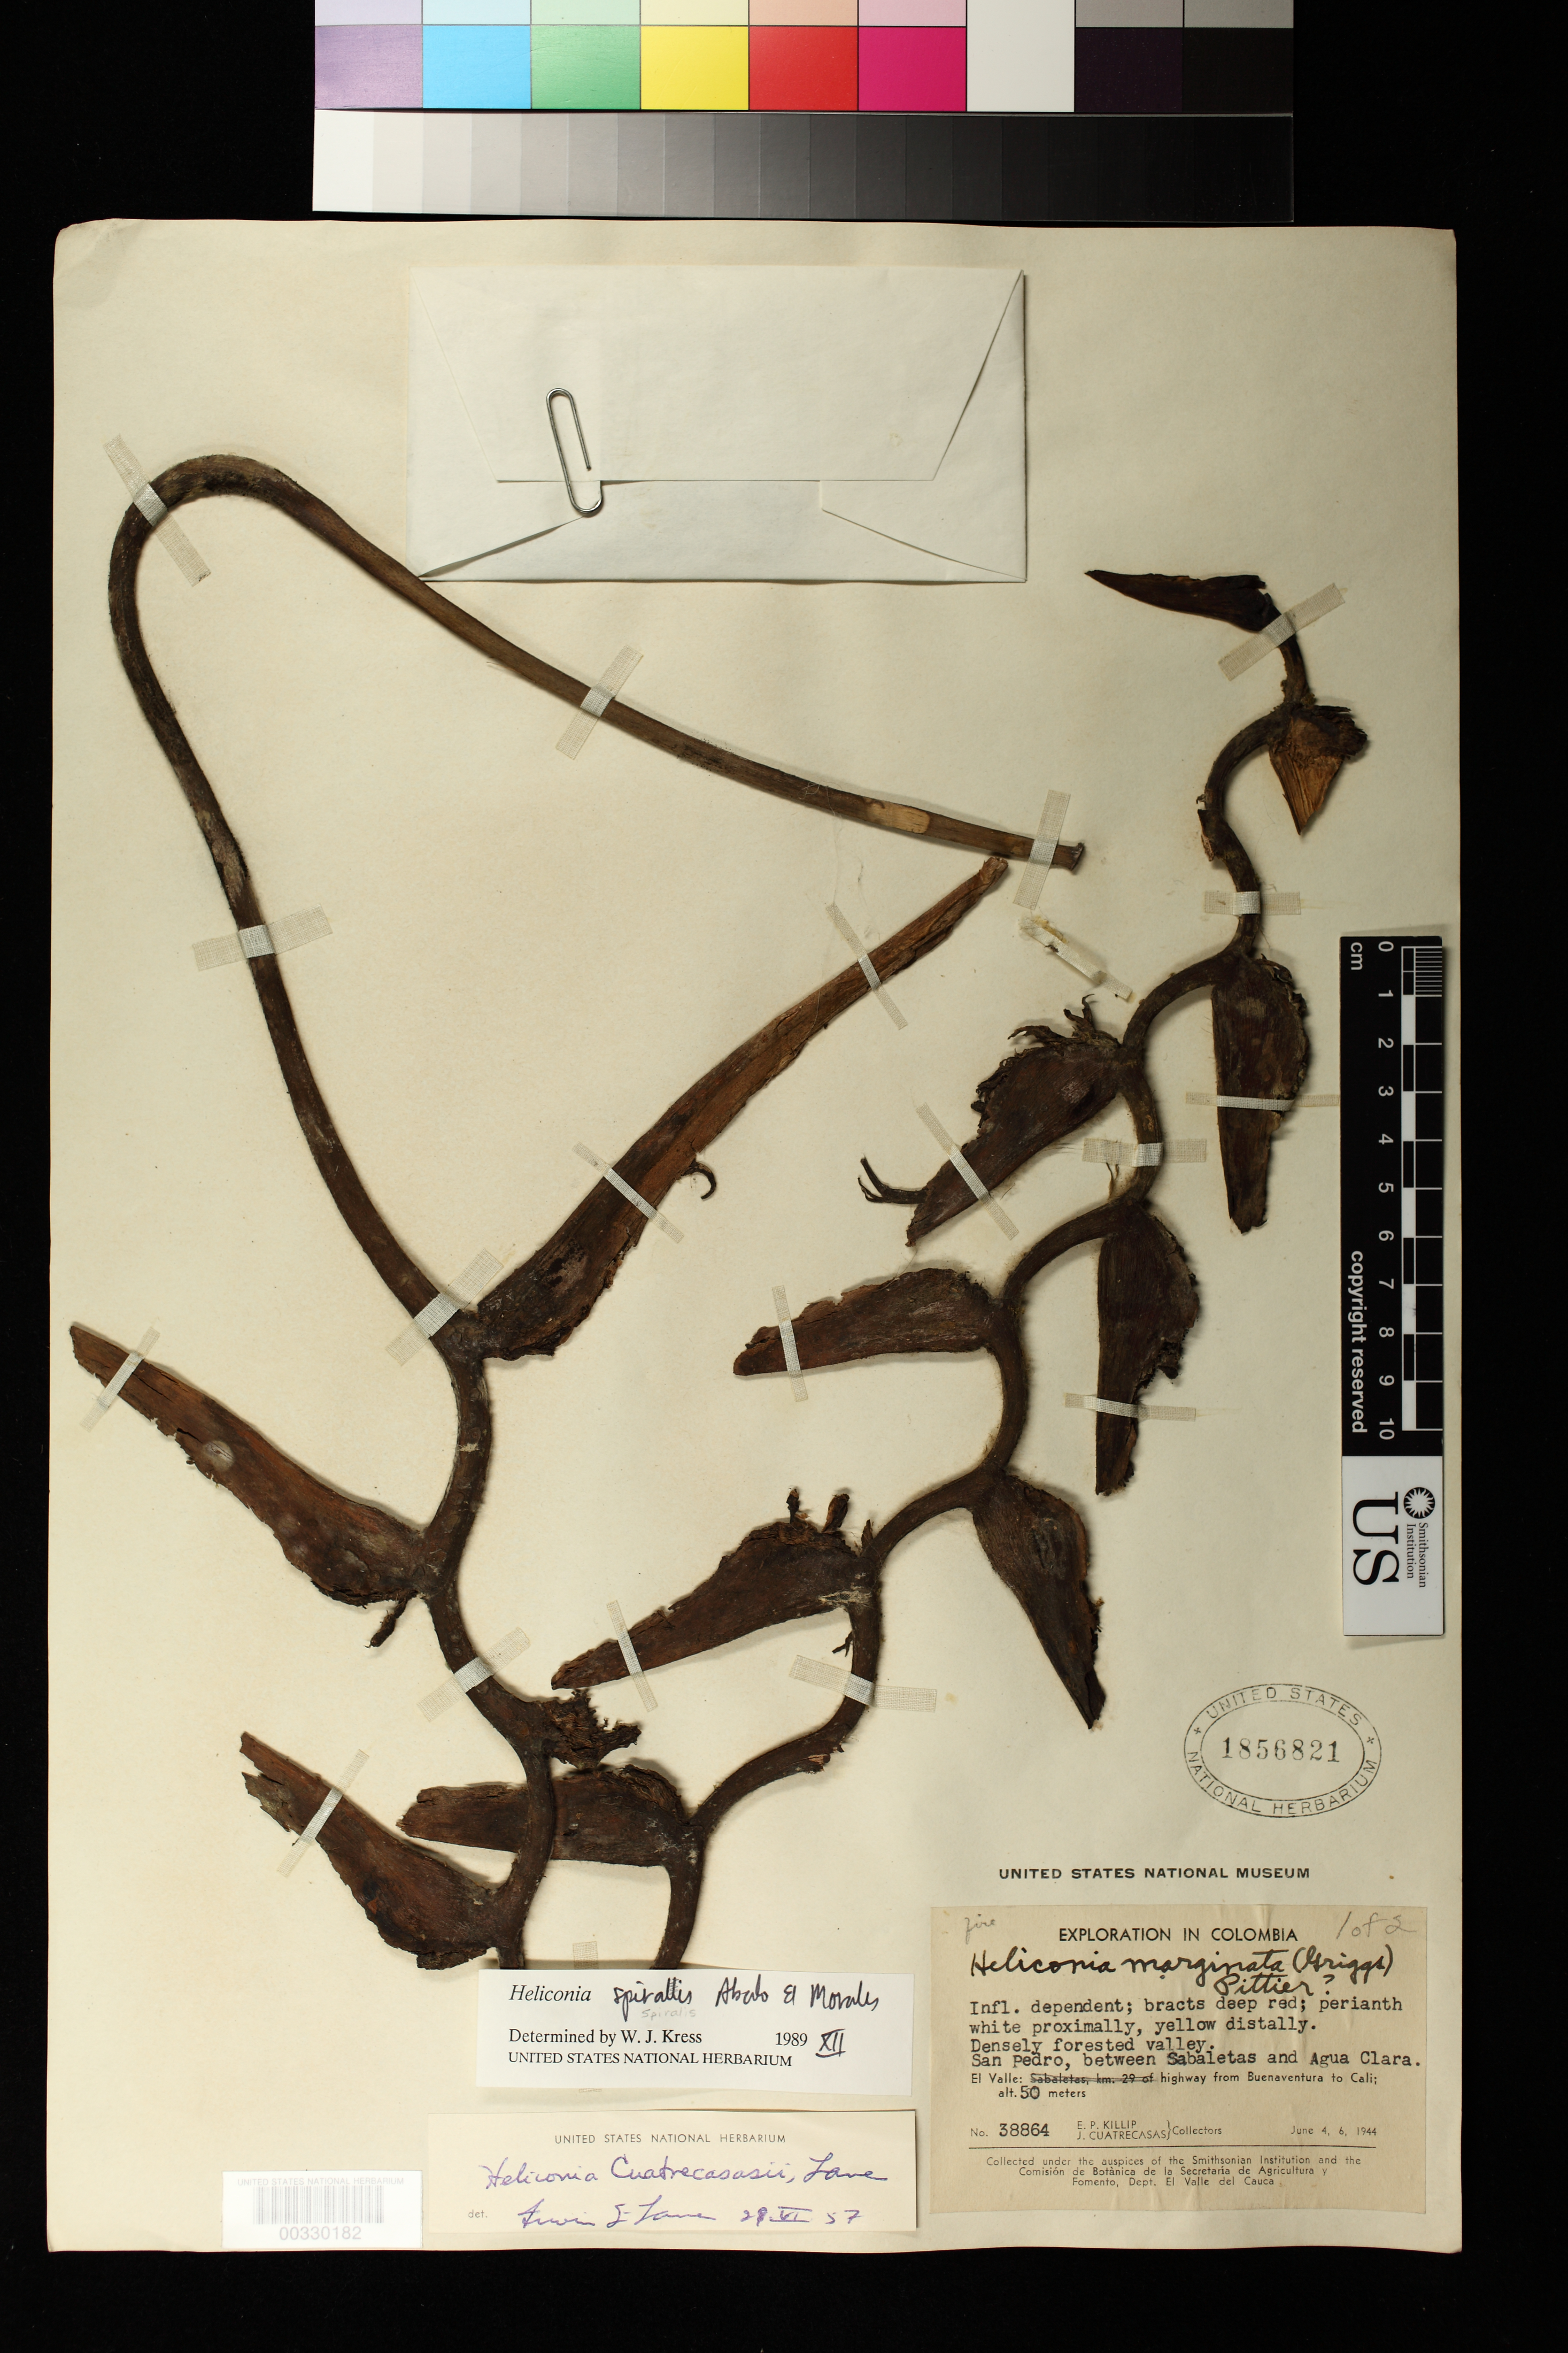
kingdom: Plantae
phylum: Tracheophyta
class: Liliopsida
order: Zingiberales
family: Heliconiaceae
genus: Heliconia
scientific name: Heliconia spiralis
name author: Abalo & G. Morales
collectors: E. P. Killip & J. Cuatrecasas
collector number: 38864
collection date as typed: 04 Jun 1944 and 06 Jun 1944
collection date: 1944-06-04,1944-06-06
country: Colombia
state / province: Valle del Cauca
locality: San Pedro, between Sabaletas and Agua Clara, highway from Buena Ventura to Cali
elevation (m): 50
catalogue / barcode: US 1856821